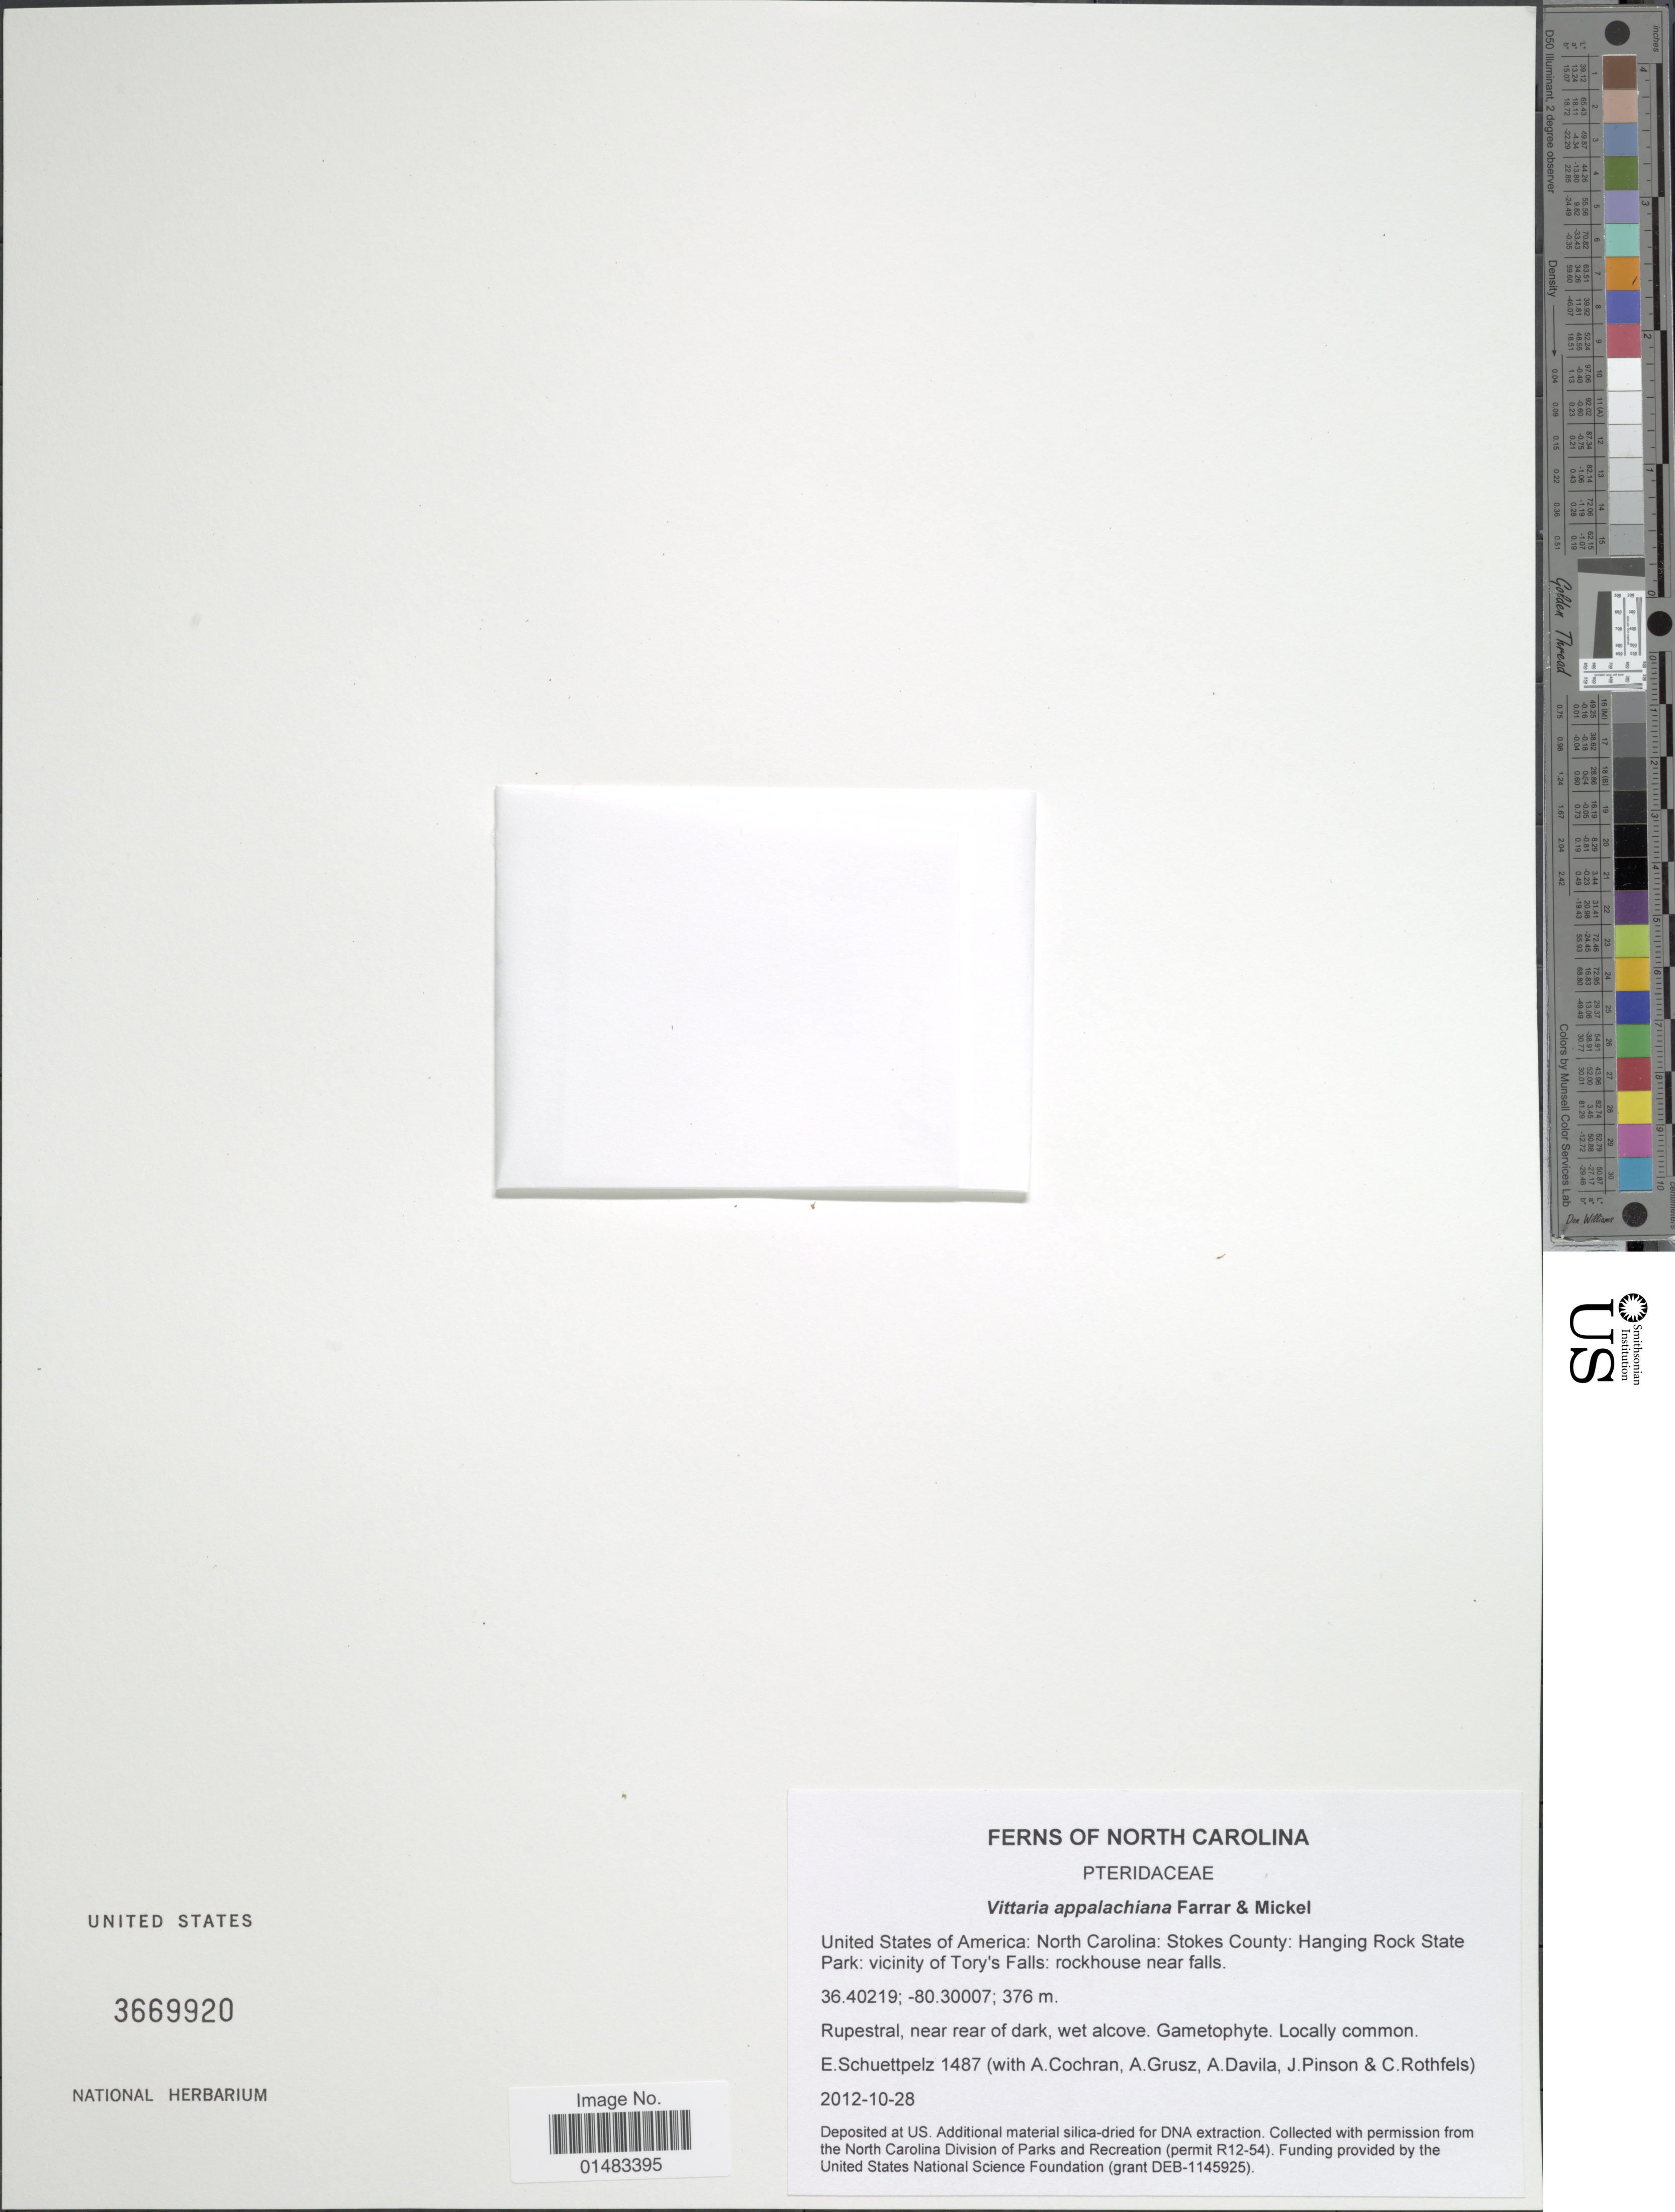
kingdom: Plantae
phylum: Tracheophyta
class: Polypodiopsida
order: Polypodiales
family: Pteridaceae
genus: Vittaria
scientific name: Vittaria appalachiana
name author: Farrar & Mickel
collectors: E. Schuettpelz, A. Cochran, A. Grusz, A. Davila & et al.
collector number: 1487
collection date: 2012-10-28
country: United States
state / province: North Carolina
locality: Ferns of North Carolina, Stokes County: Hanging Rock State PArk: vicinity of Tory's Falls: rockhouse near falls. Ruepstral, near rear of dark, wet alcove, Gametophyte. Locally common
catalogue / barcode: US 3669920